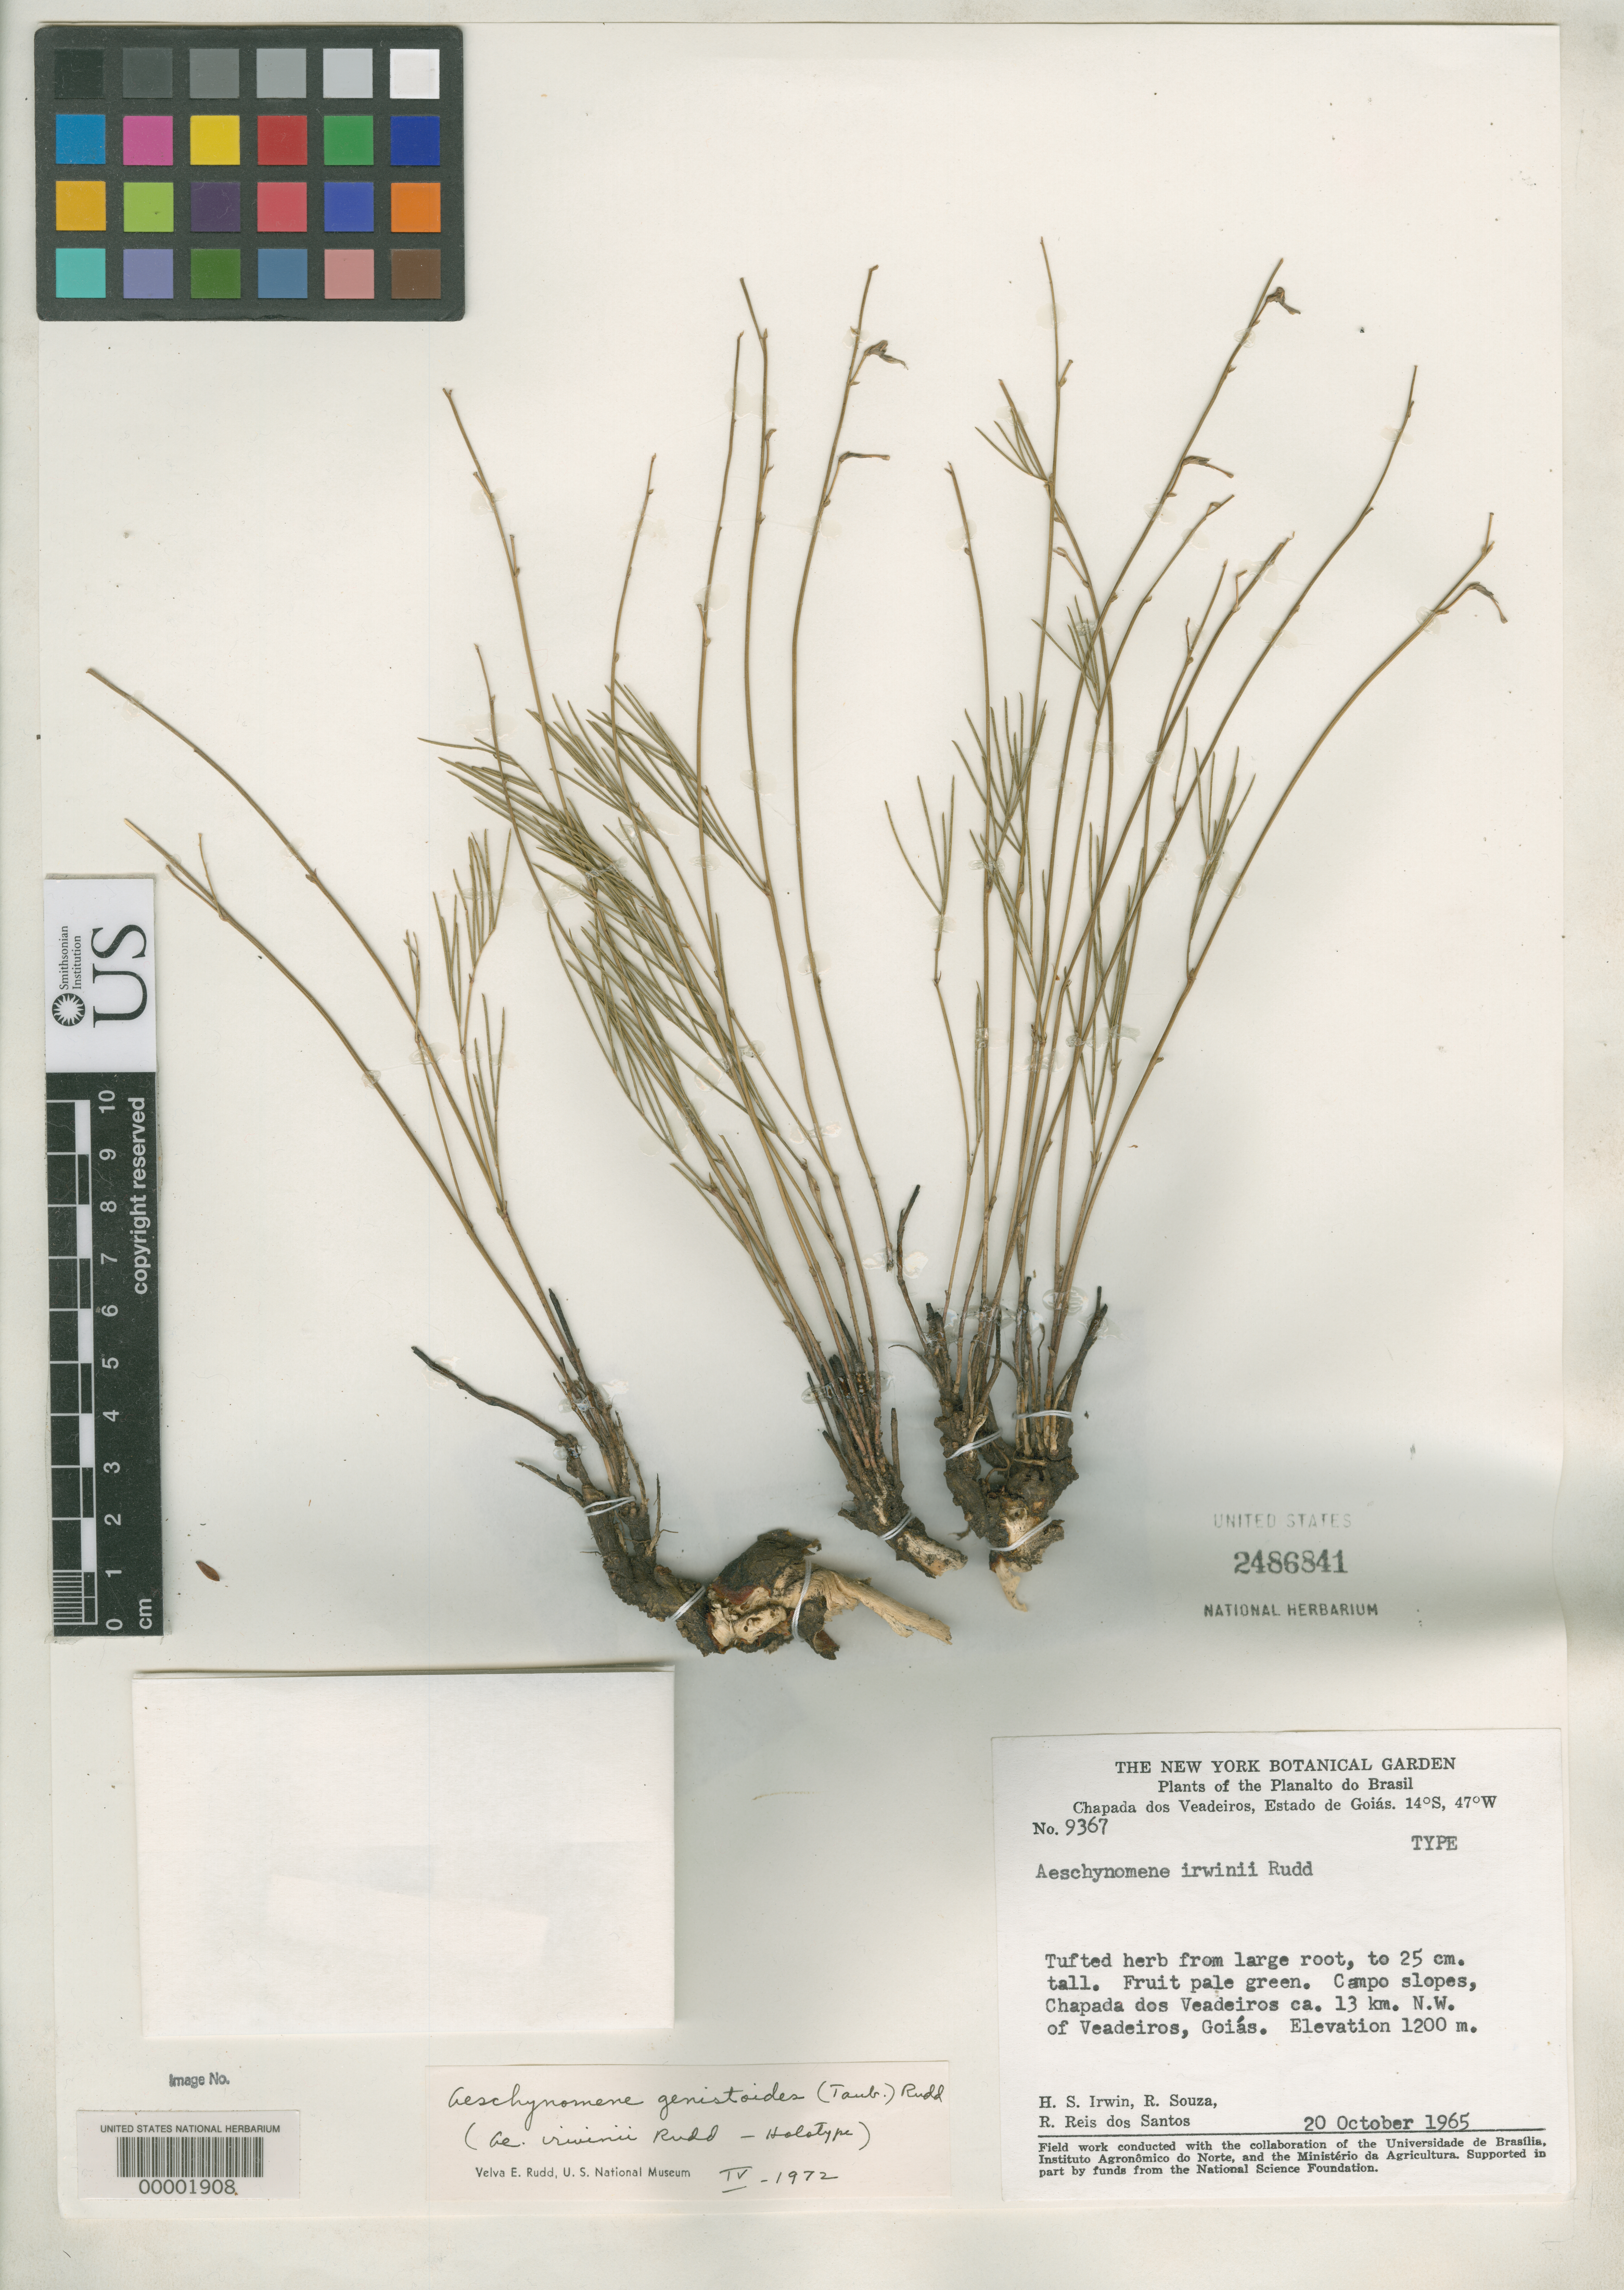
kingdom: Plantae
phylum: Tracheophyta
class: Magnoliopsida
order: Fabales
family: Fabaceae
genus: Aeschynomene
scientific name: Aeschynomene irwinii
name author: Rudd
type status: Holotype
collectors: H. Irwin, R. Souza & R. G. P. Santos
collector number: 9367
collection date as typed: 20 Oct 1965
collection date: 1965-10-20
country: Brazil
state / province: Goiás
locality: Inter Porto Imperial et Lunie, ad flum Tocantins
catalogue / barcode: US 2486841